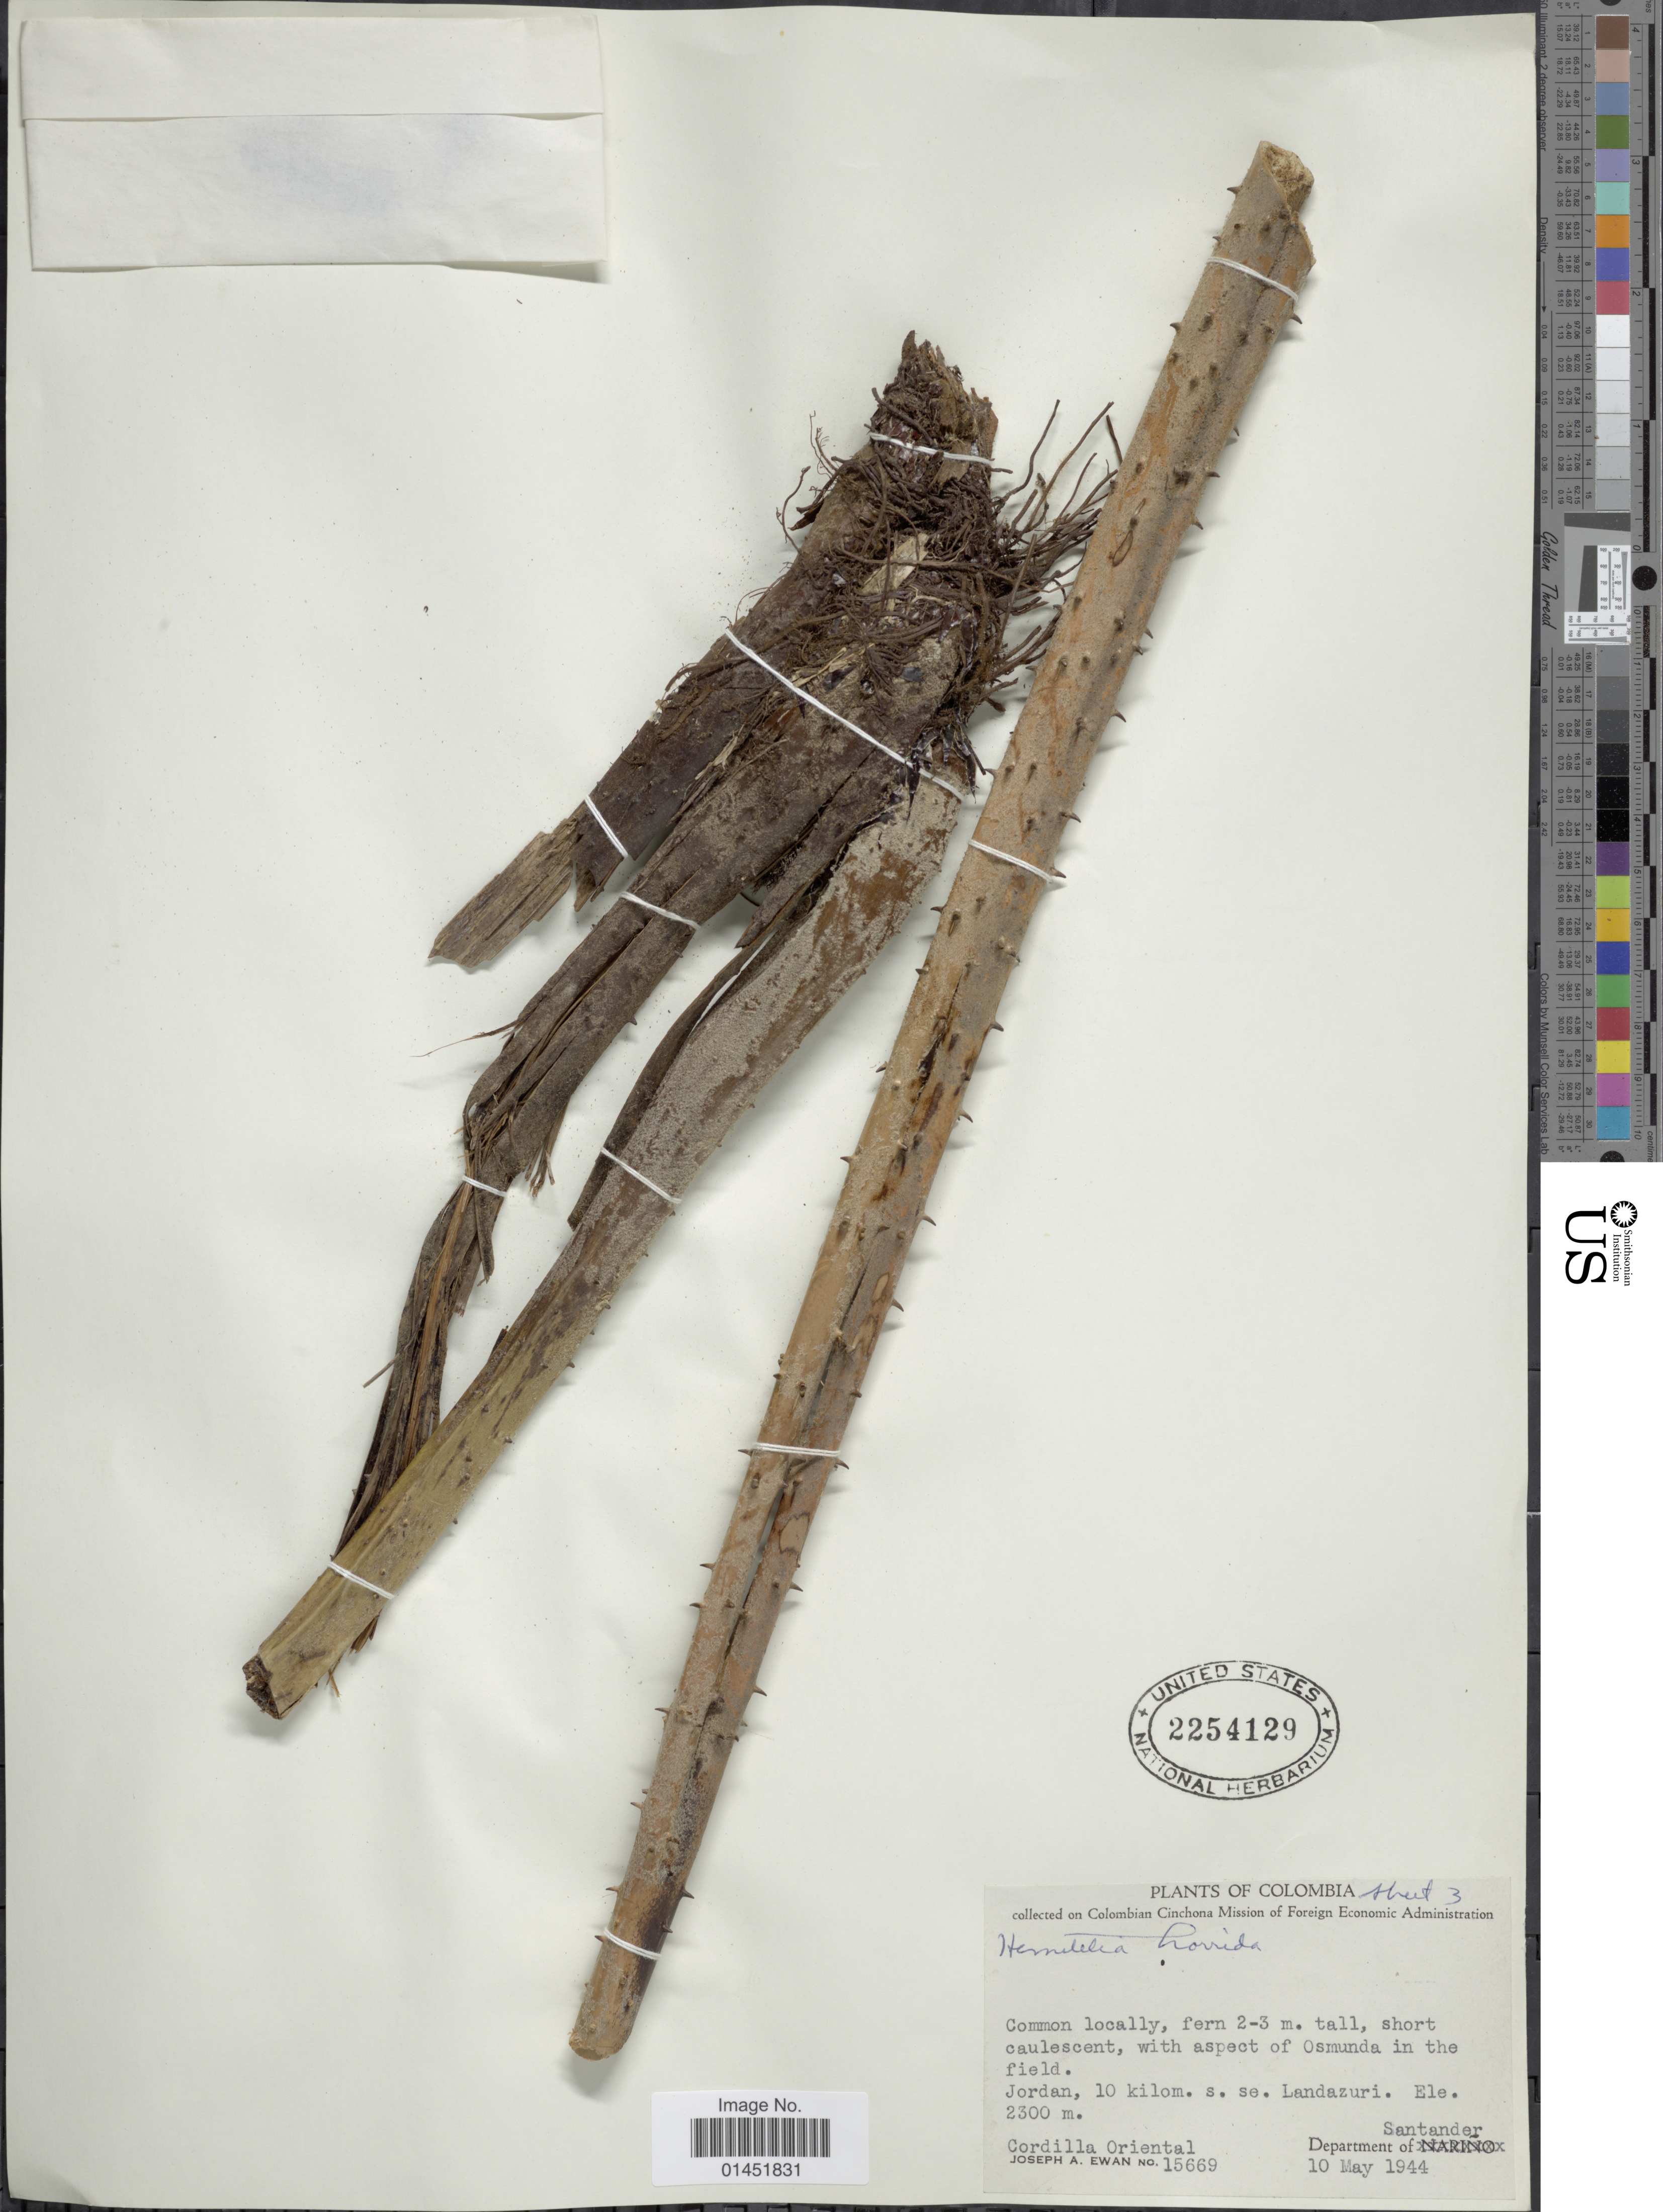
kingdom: Plantae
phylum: Tracheophyta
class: Polypodiopsida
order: Cyatheales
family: Cyatheaceae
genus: Cyathea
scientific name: Cyathea horrida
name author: (L.) Sm.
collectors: J. A. Ewan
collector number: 15669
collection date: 1944-05-10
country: Colombia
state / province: Santander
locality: Jordan, 10 kilom. s.se. Landazur, Cordilla Oriental, Department Santander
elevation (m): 2300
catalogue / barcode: US 2254129